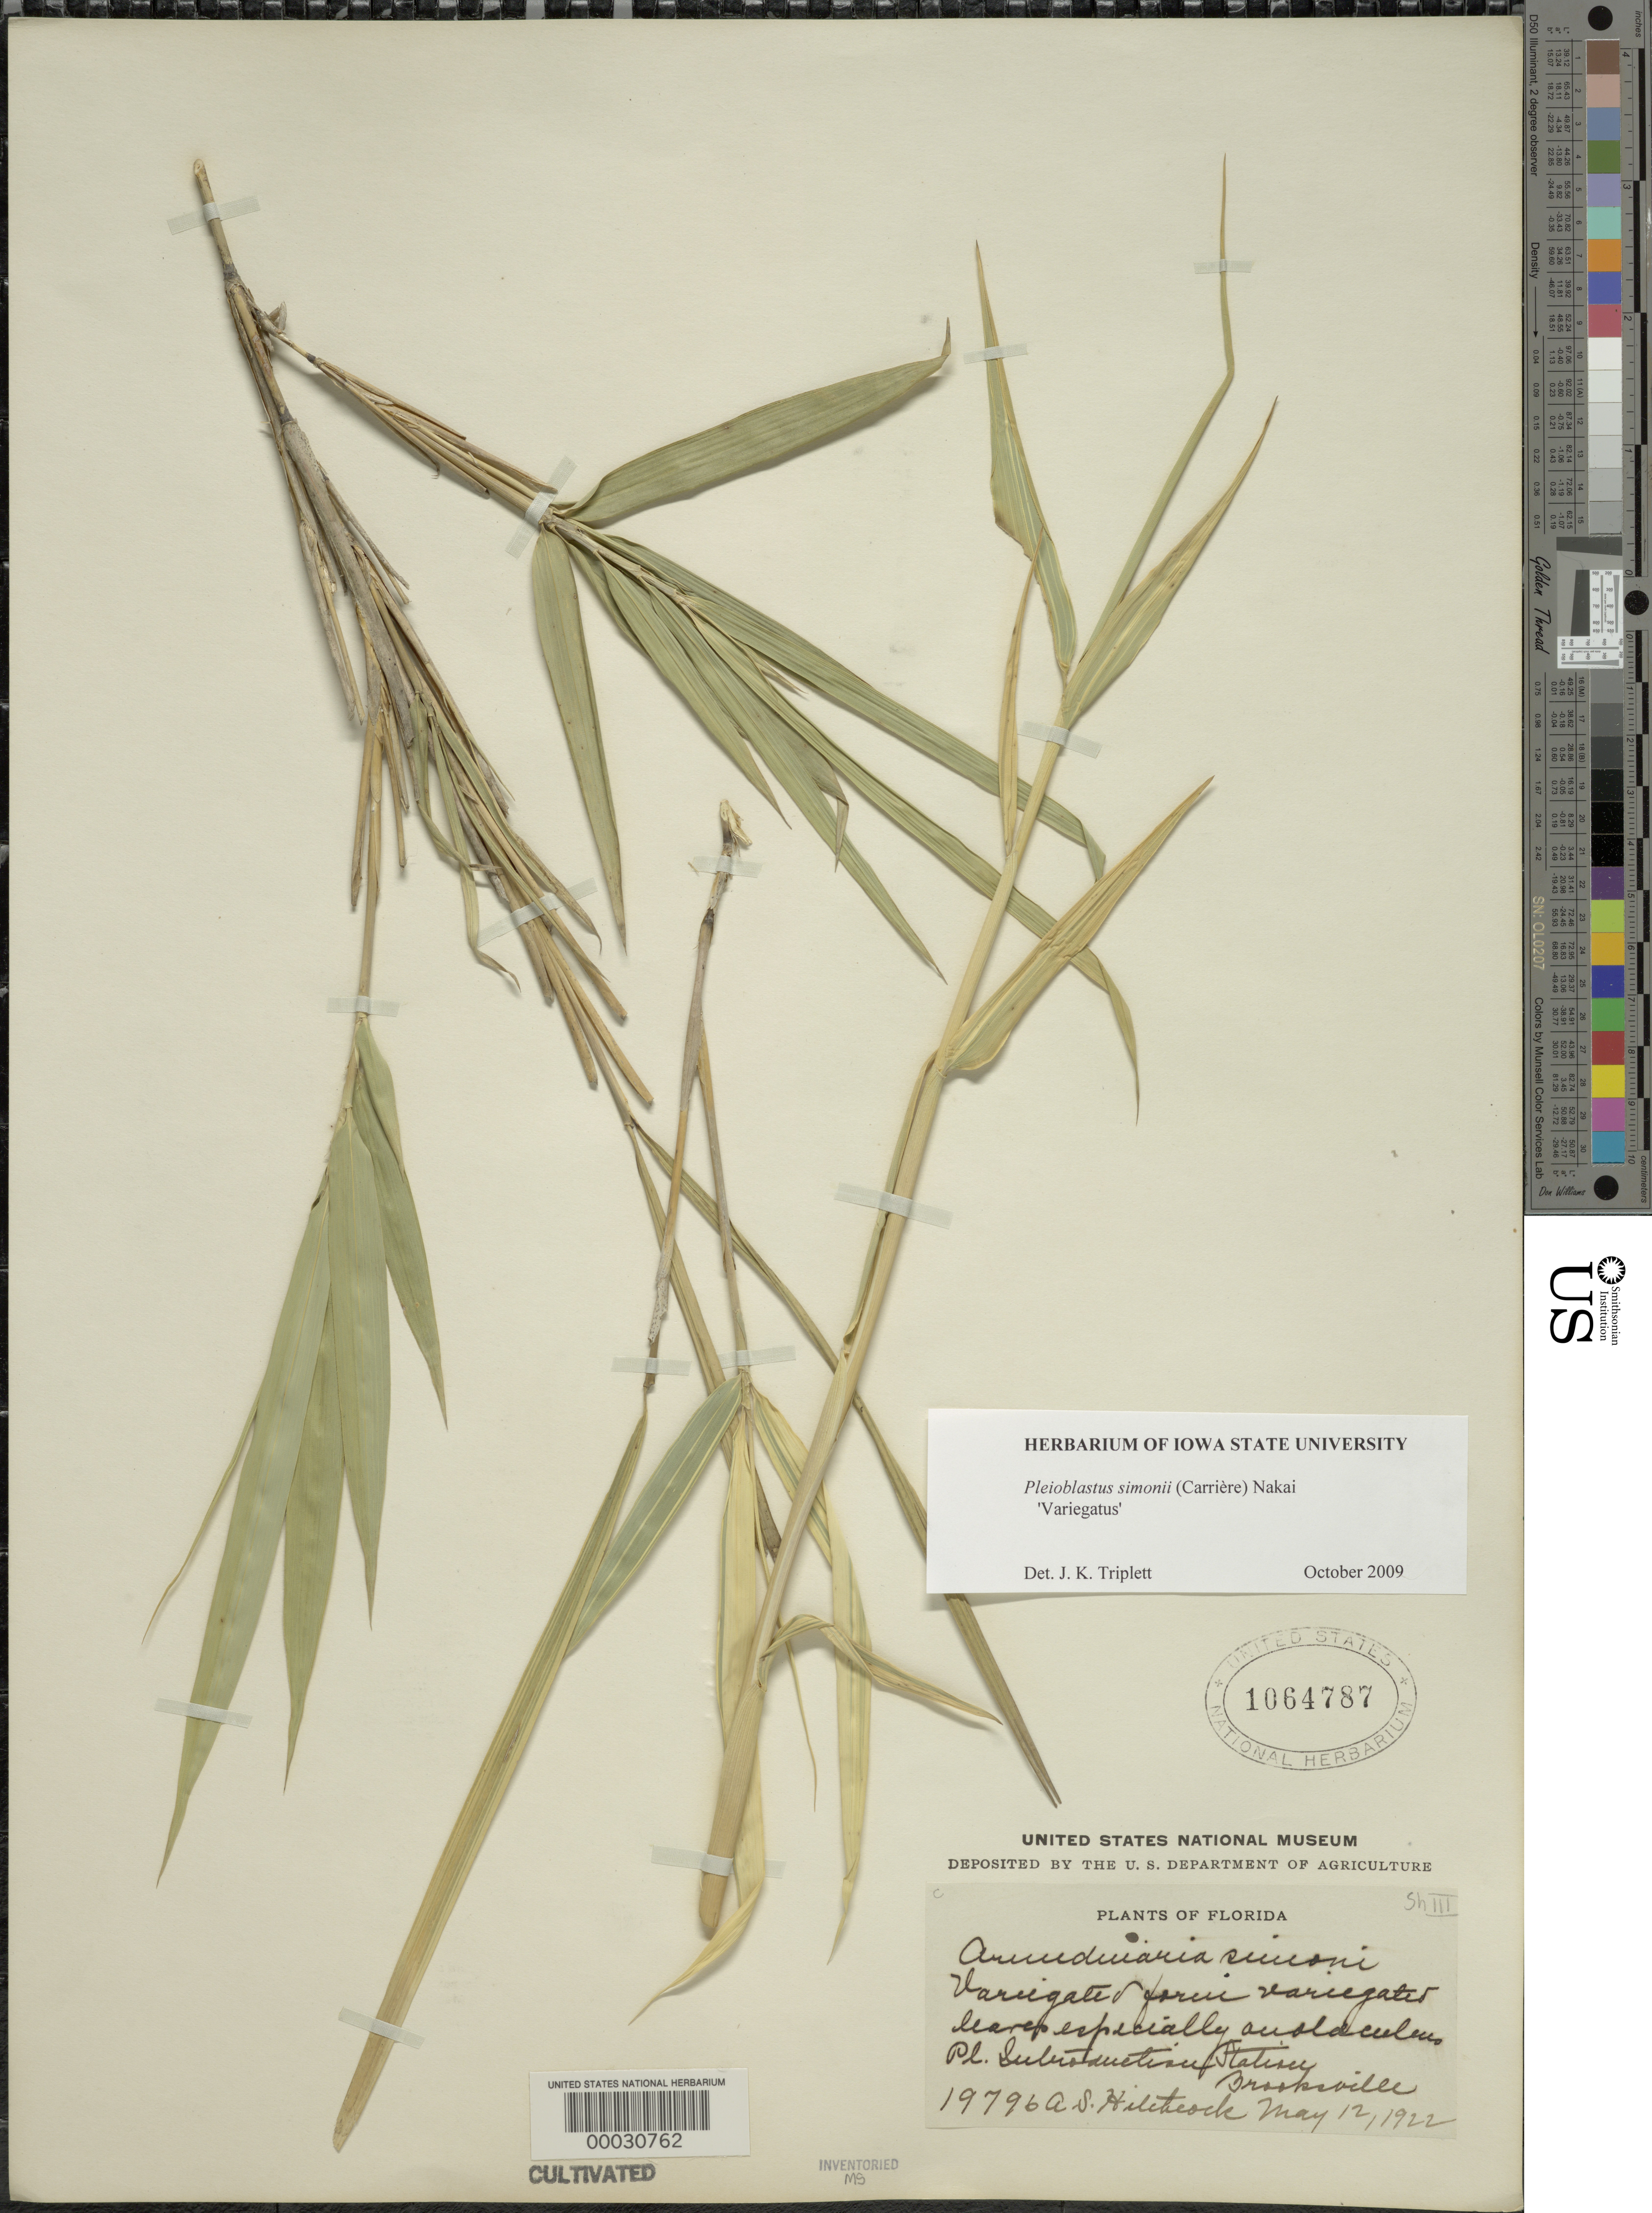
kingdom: Plantae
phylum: Tracheophyta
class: Liliopsida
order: Poales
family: Poaceae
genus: Pleioblastus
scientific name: Pleioblastus simonii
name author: (Carrière) Nakai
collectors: A. S. Hitchcock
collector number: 19796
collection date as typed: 12 May 1922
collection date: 1922-05-12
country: United States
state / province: Florida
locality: Plant introduction station-brooksville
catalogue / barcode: US 1064787